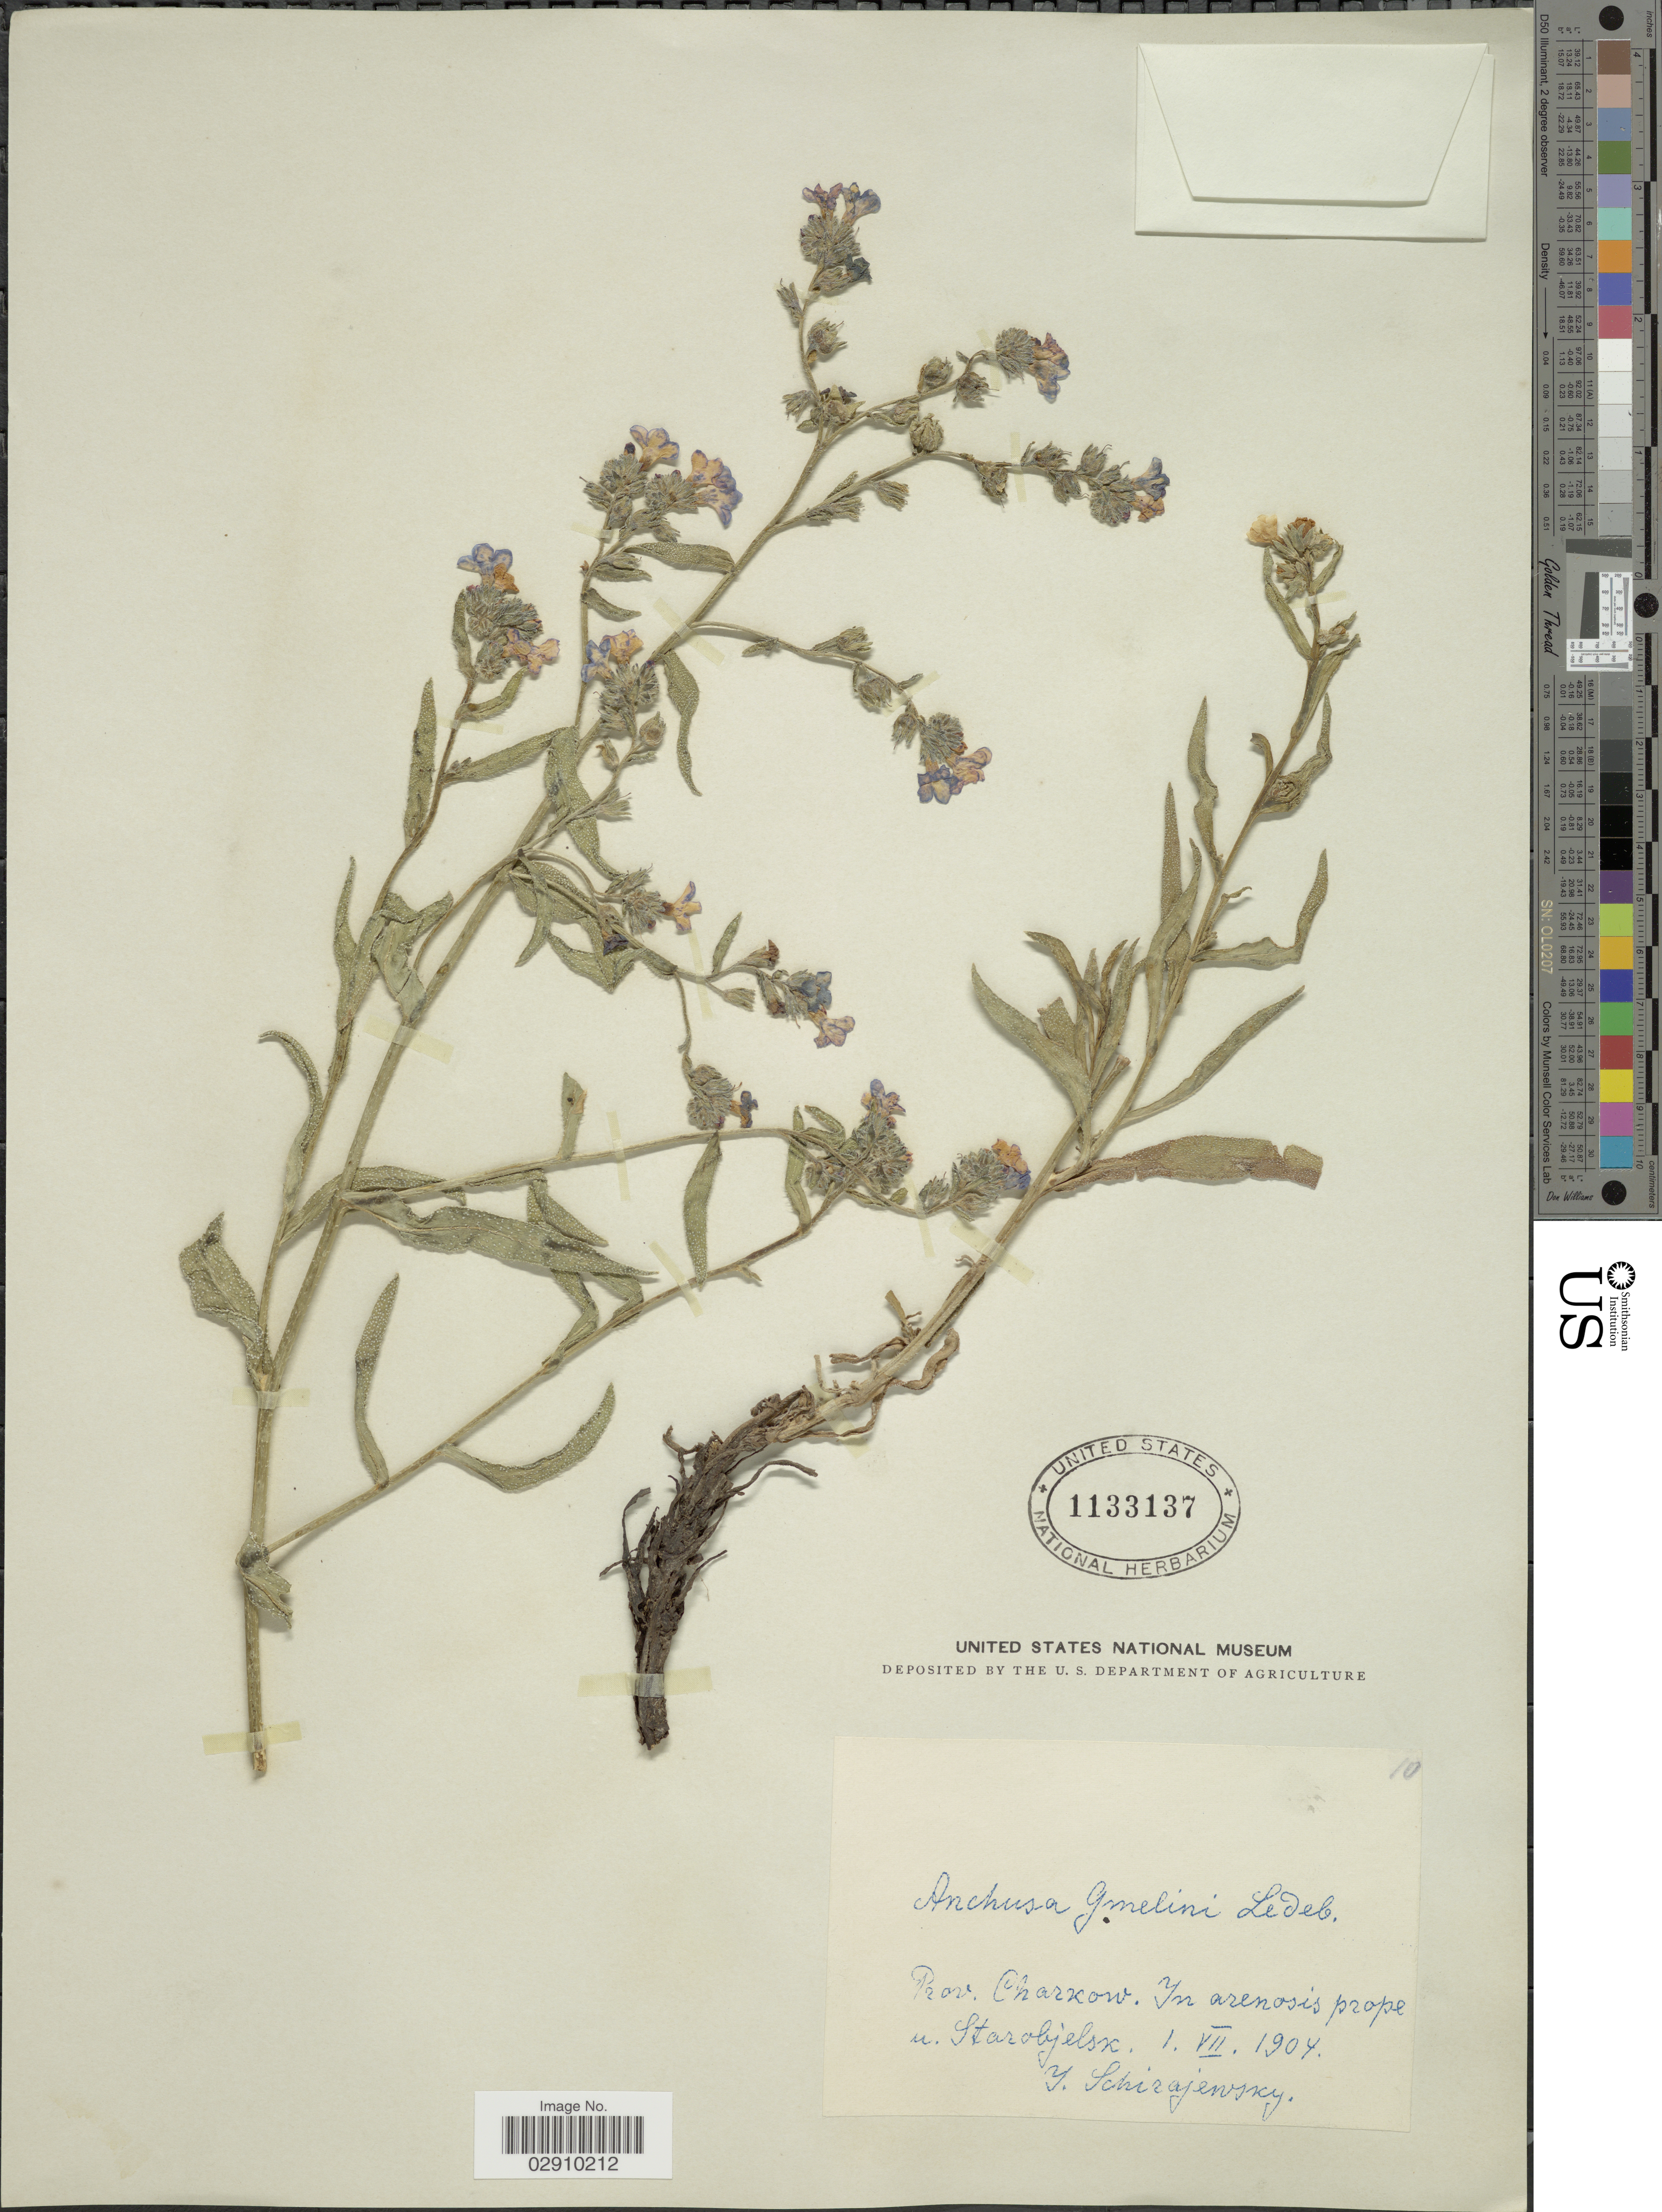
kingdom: Plantae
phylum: Tracheophyta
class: Magnoliopsida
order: Boraginales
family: Boraginaceae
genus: Anchusa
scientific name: Anchusa gmelinii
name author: Ledeb.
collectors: I. Schirajewsky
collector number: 10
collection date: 1904-07-01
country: Ukraine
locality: Prov. Charkow, In arenosis prope u. Starobjelsk.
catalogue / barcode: US 1133137